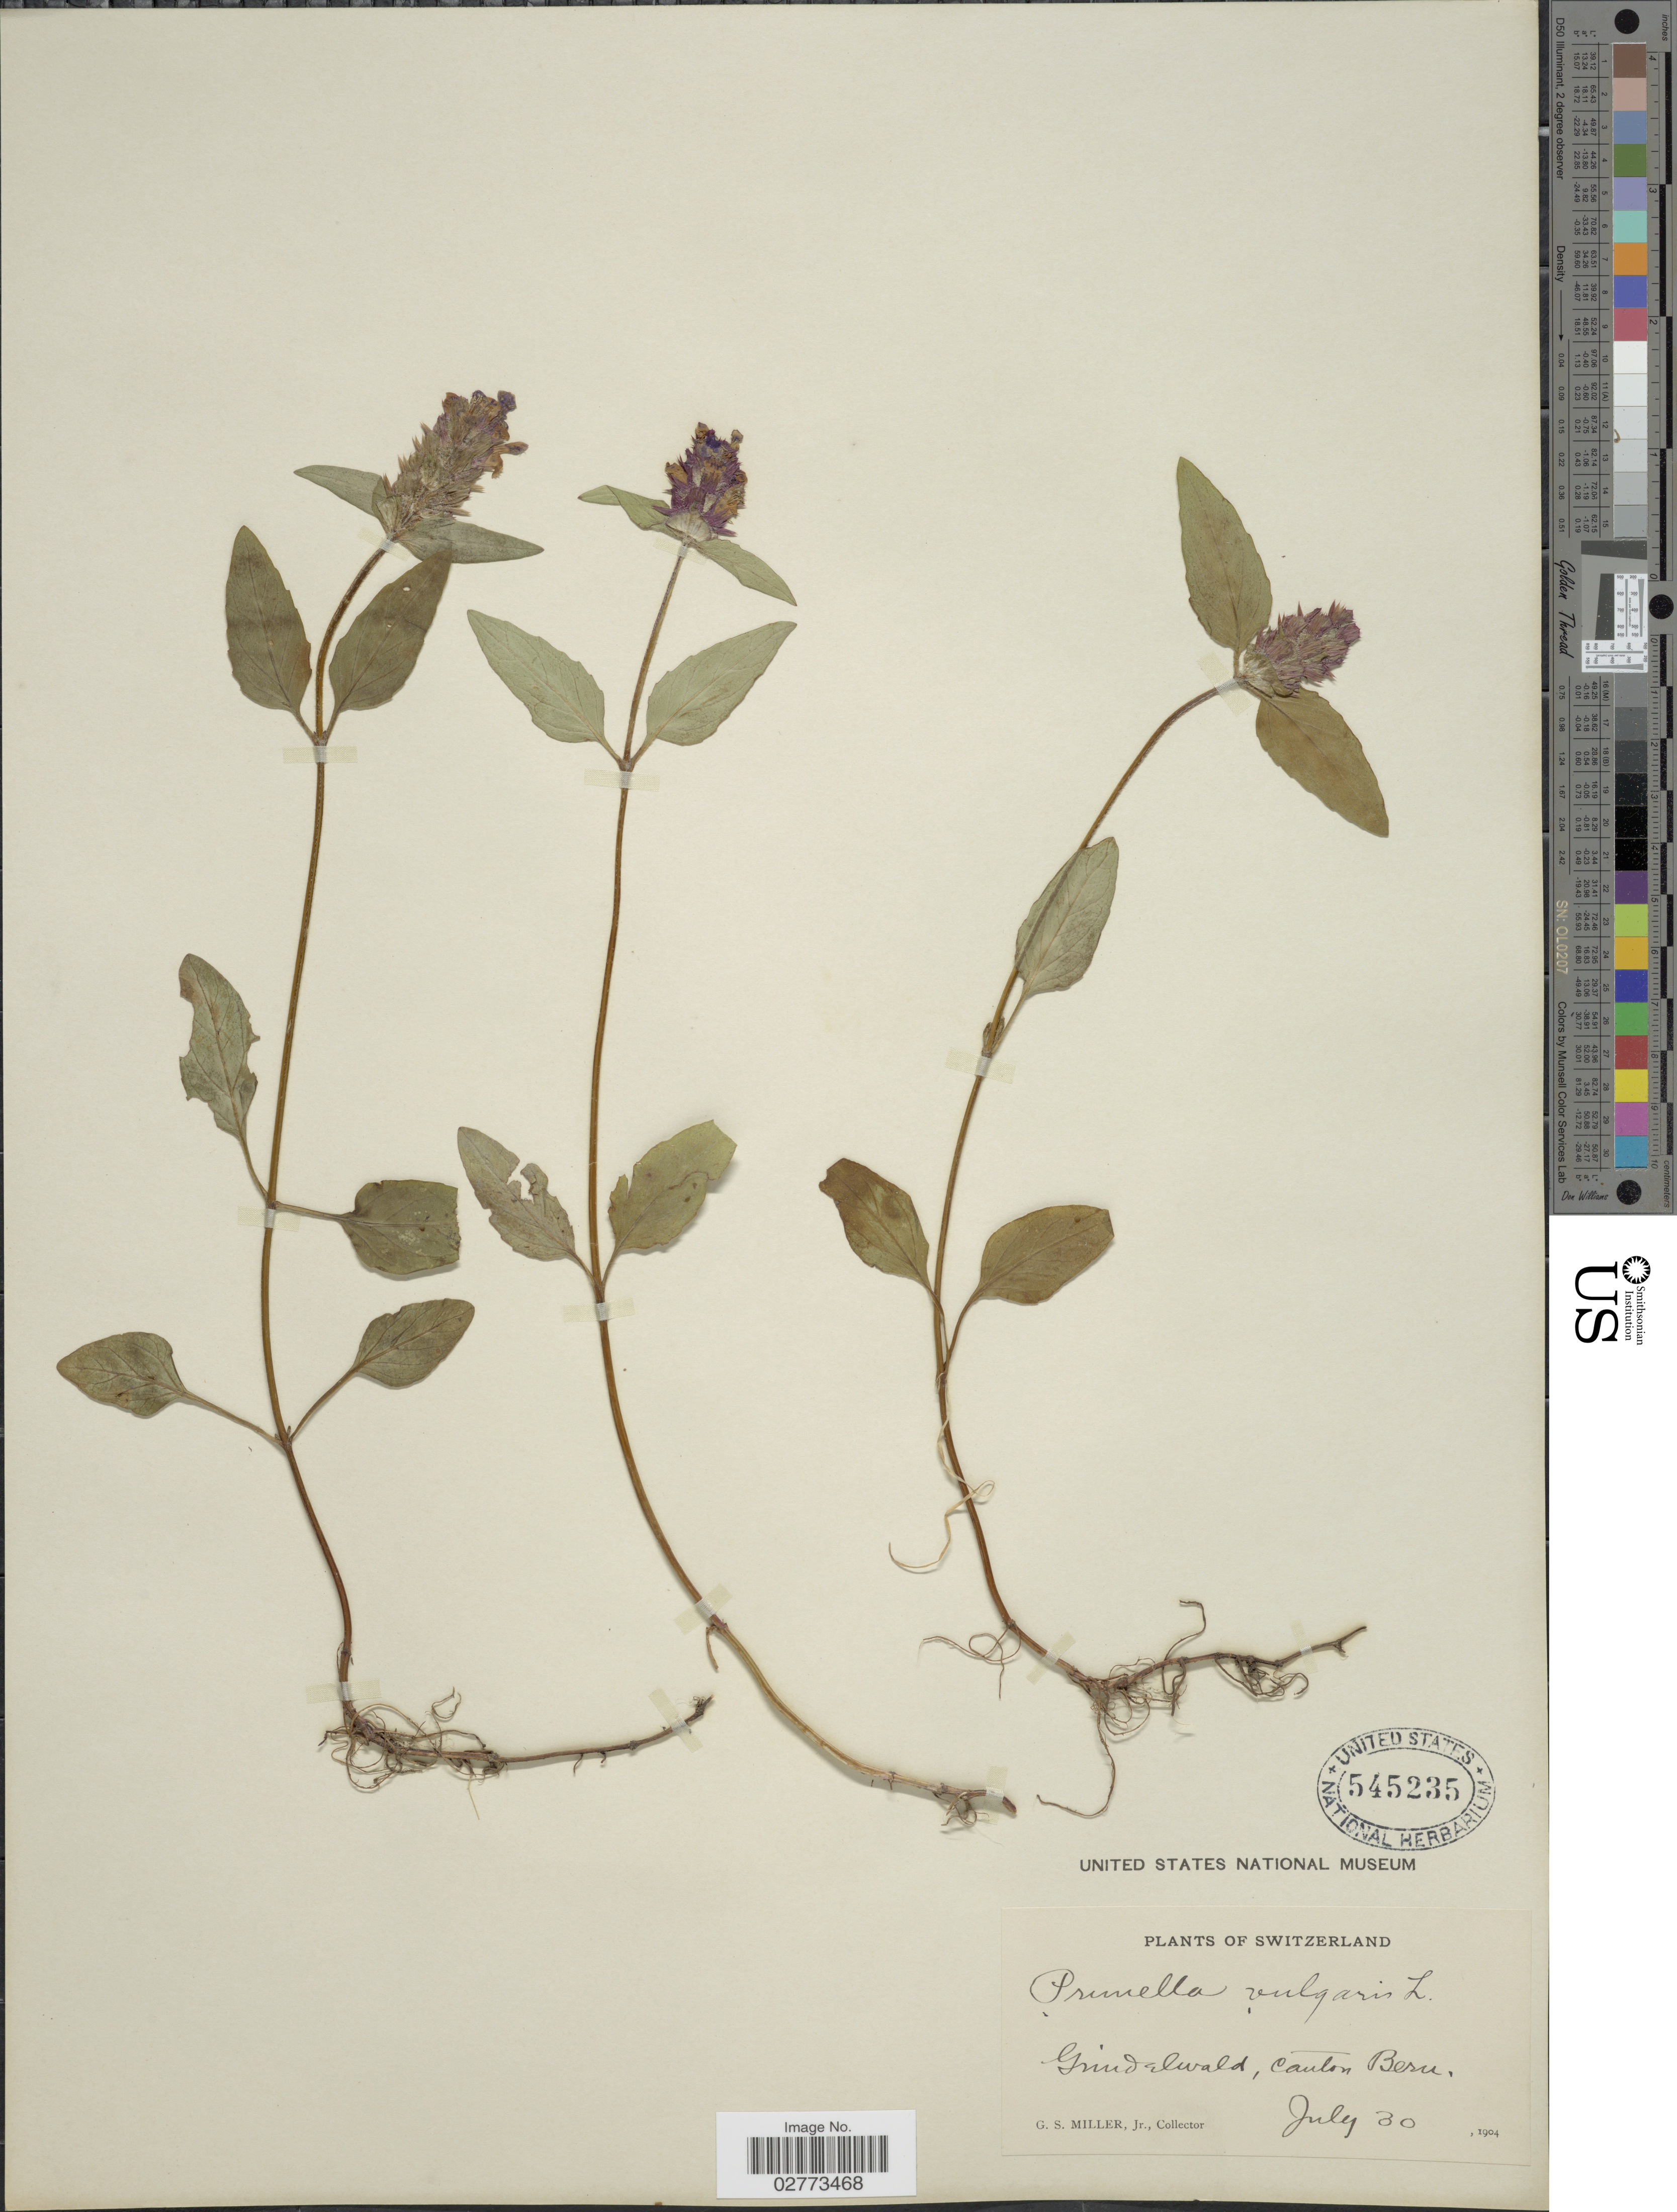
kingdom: Plantae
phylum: Tracheophyta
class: Magnoliopsida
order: Lamiales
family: Lamiaceae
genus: Prunella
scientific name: Prunella vulgaris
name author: L.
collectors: G. S. Miller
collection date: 1904-07-30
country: Switzerland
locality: Grindelwald, Canton Bern.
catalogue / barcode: US 545235